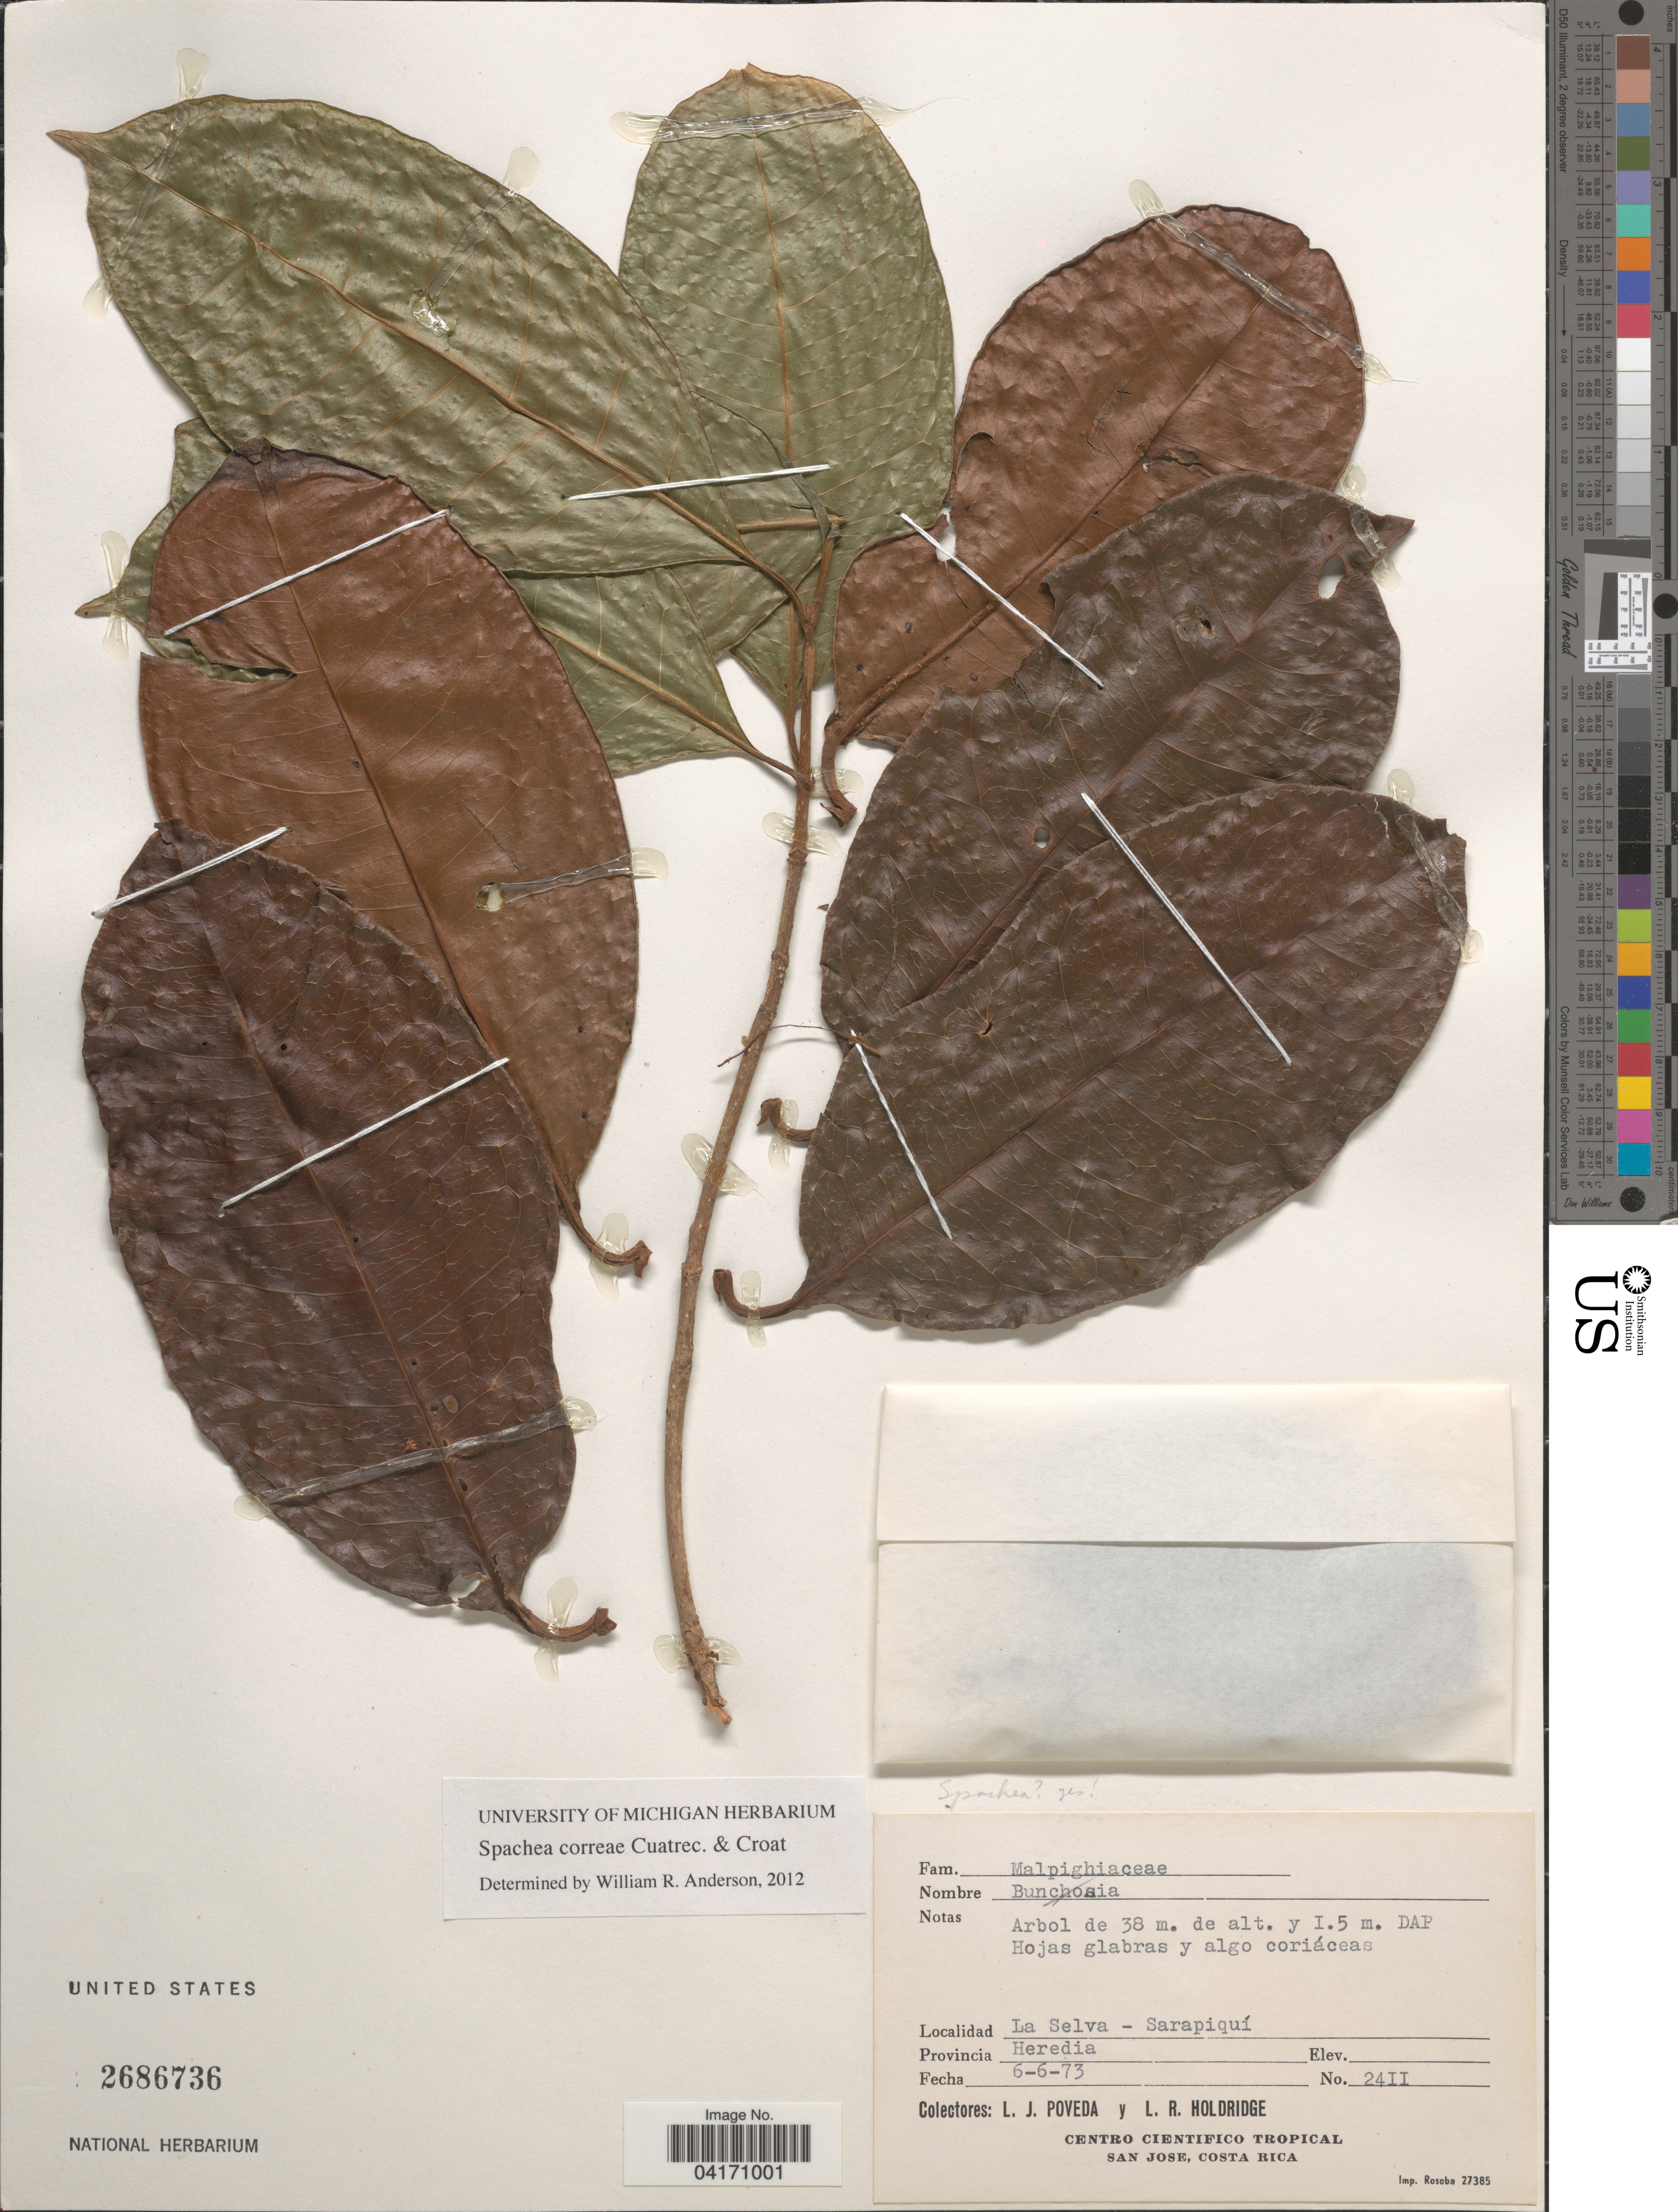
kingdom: Plantae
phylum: Tracheophyta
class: Magnoliopsida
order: Malpighiales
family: Malpighiaceae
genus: Spachea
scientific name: Spachea correae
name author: Cuatrec. & Croat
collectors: L. J. Poveda & L. Holdridge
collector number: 2411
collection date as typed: Transcribed d/m/y: 6/6/73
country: Costa Rica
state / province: Heredia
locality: La Selva - Sarapiquí.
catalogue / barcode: US 2686736